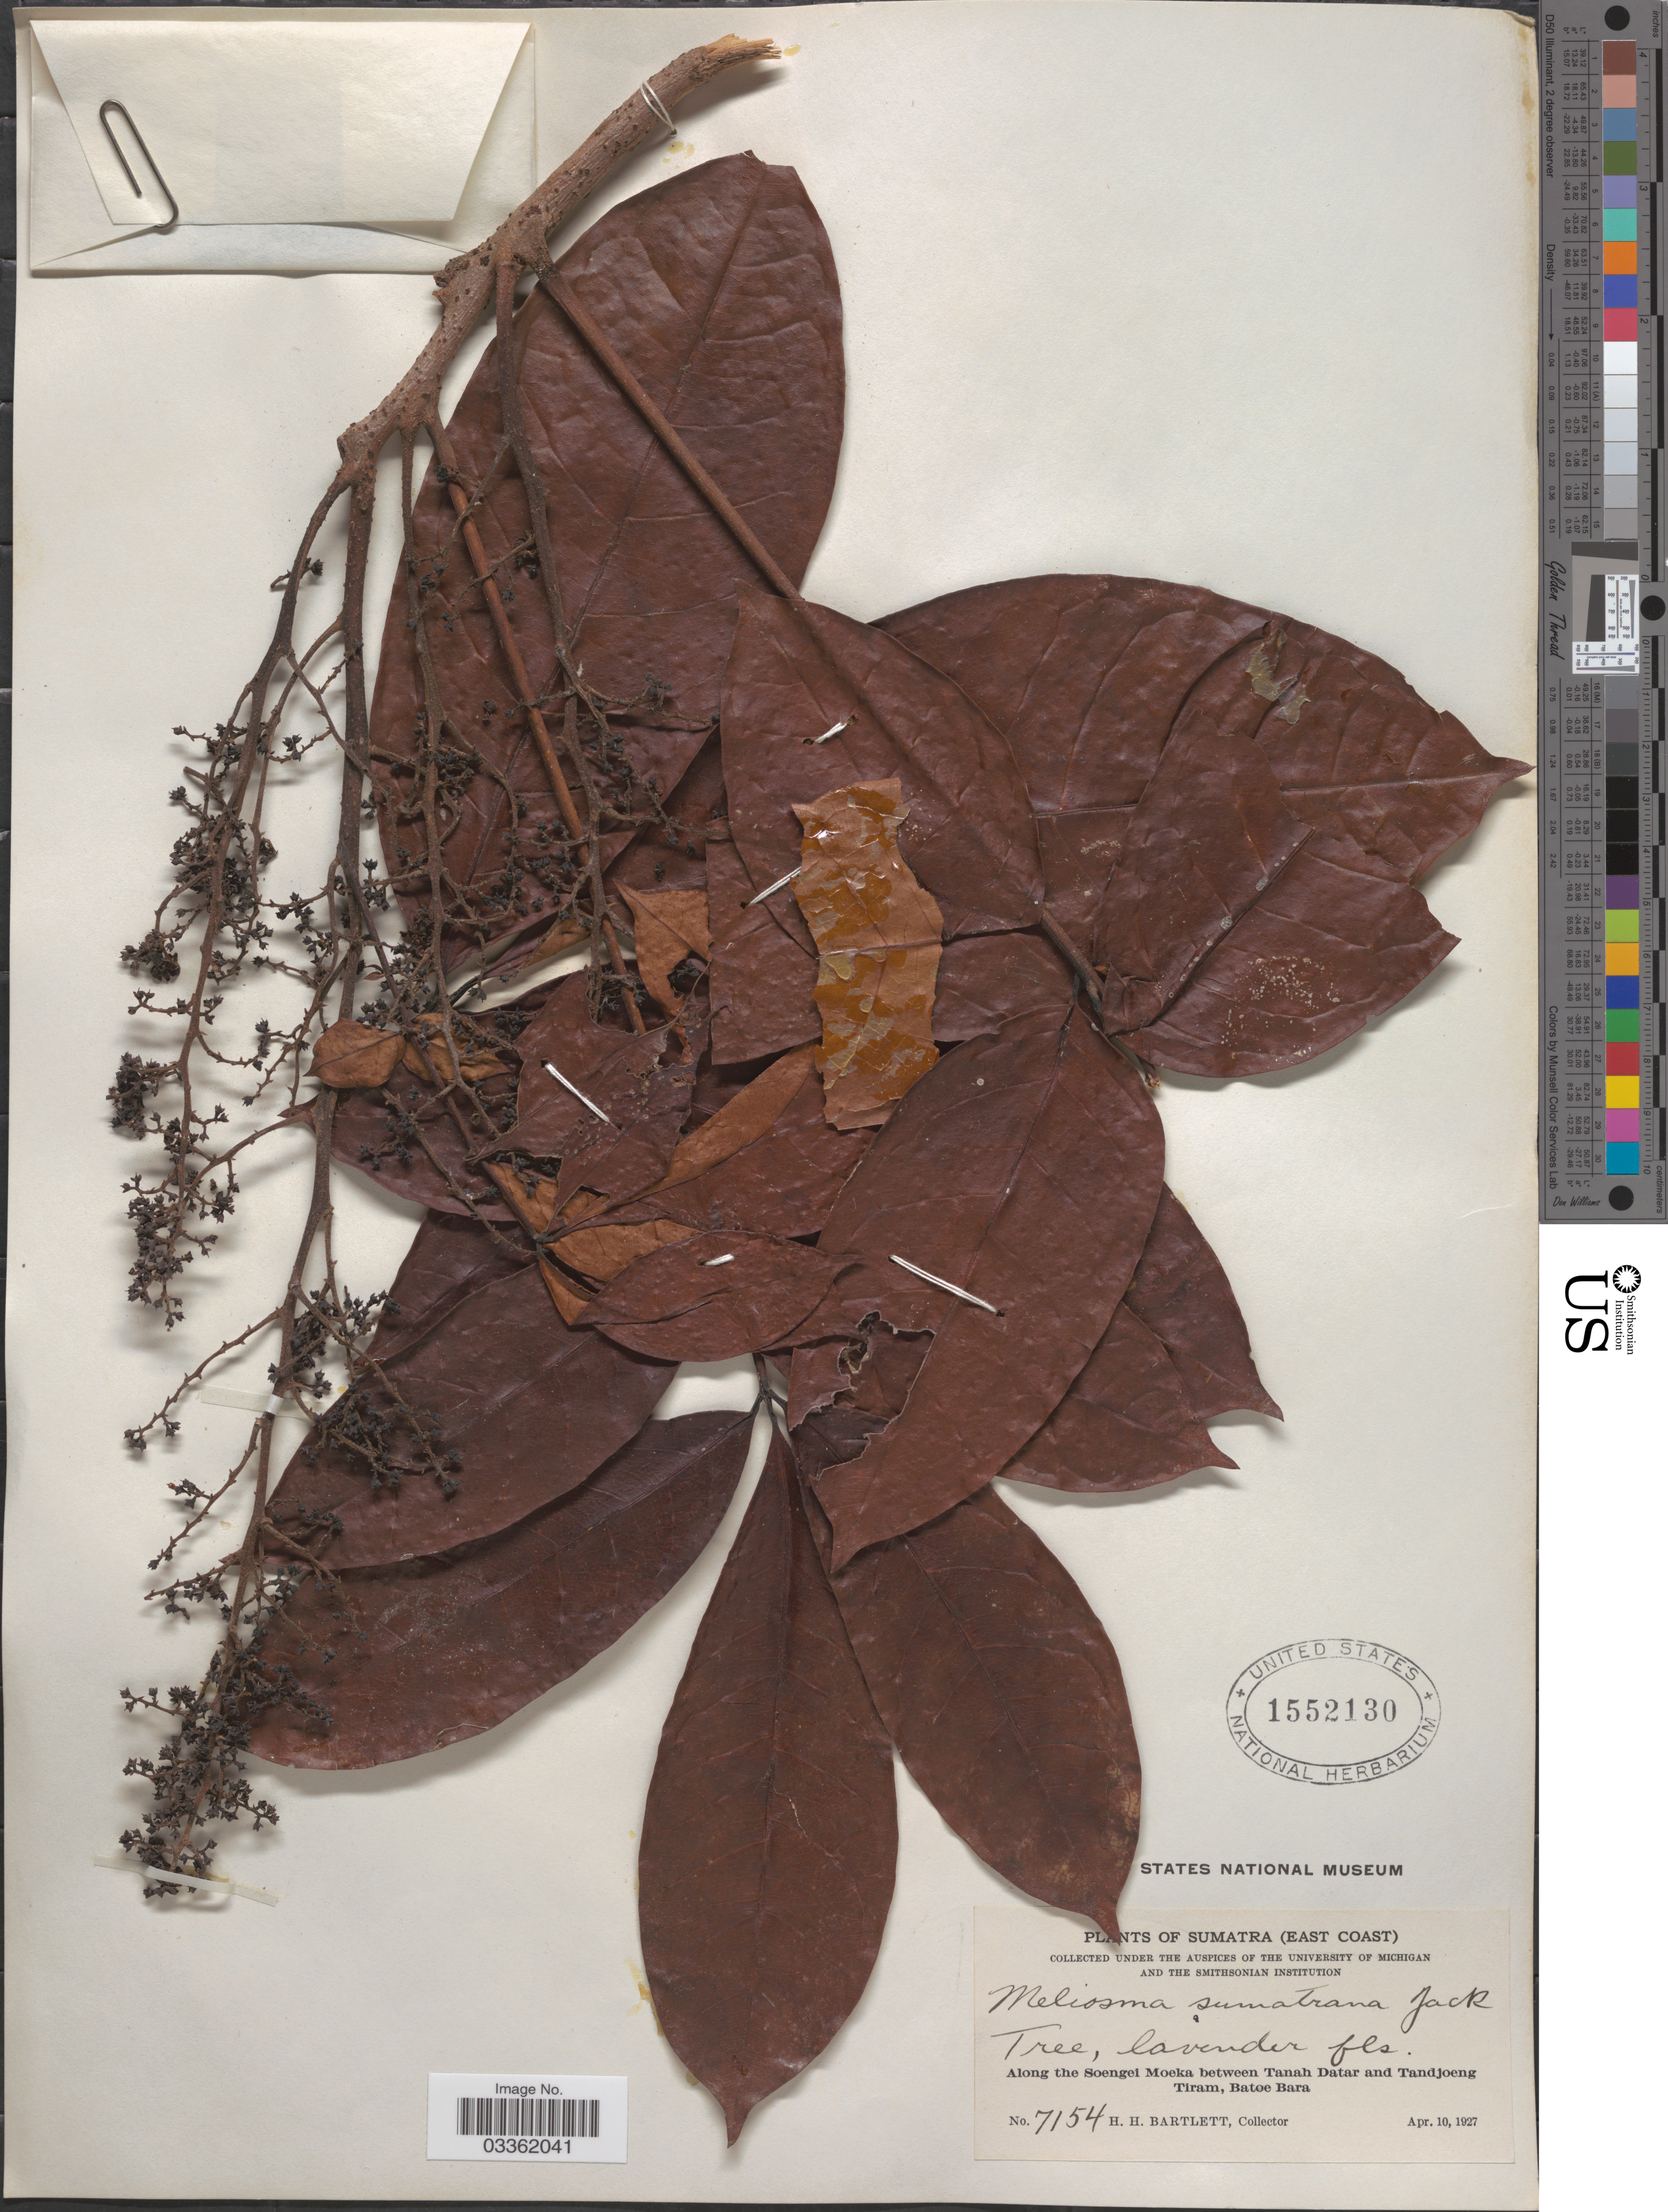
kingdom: Plantae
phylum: Tracheophyta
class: Magnoliopsida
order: Proteales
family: Sabiaceae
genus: Meliosma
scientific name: Meliosma sumatrana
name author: (Jack) Walp.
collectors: H. H. Bartlett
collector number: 7154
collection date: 1927-04-10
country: Indonesia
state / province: Sumatra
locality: (East Coast). Along the Soengei Moeka between Tanah Datar and Tandjoeng Tiram, Batoe Bara.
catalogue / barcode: US 1552130